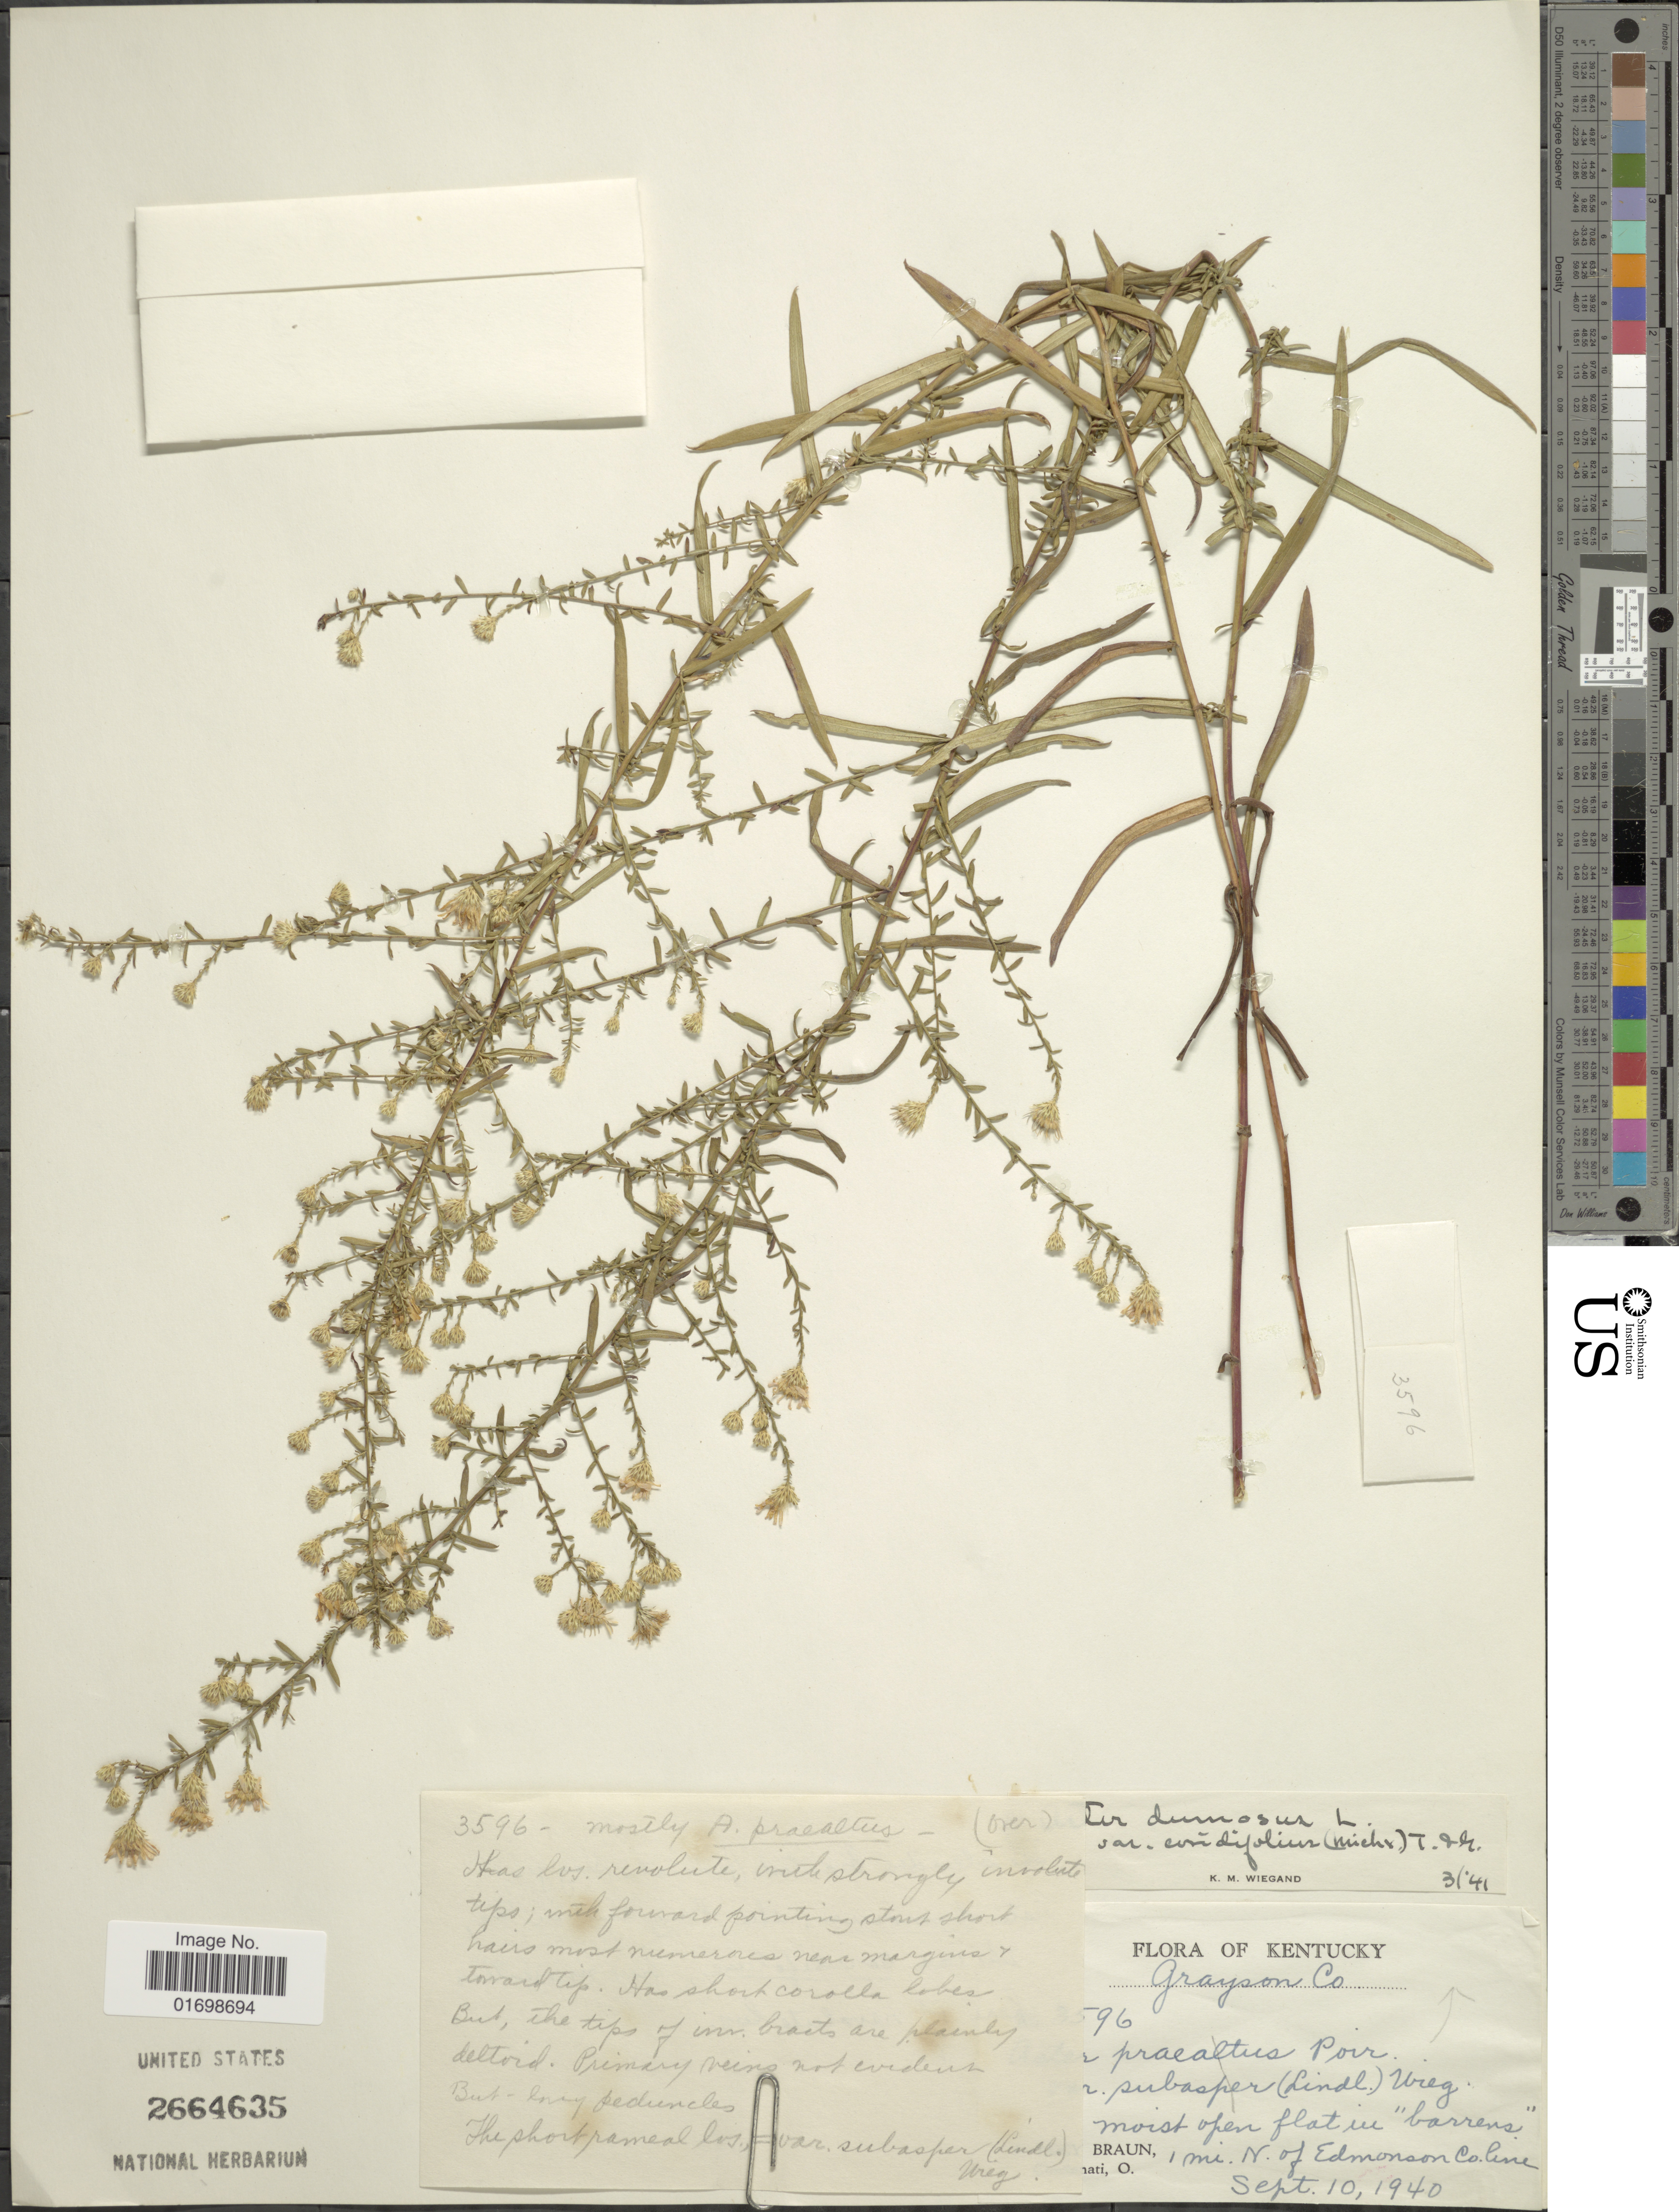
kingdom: Plantae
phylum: Tracheophyta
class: Magnoliopsida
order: Asterales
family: Asteraceae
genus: Symphyotrichum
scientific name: Symphyotrichum dumosum var. coridifolium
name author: (Michx.) Semple et al.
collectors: L. J. Brass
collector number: !96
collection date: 1940-09-10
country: United States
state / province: Kentucky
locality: Kentucky, Grayson Co, 1 mi. N. of Edmonson Co. line.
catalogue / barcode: US 2664635